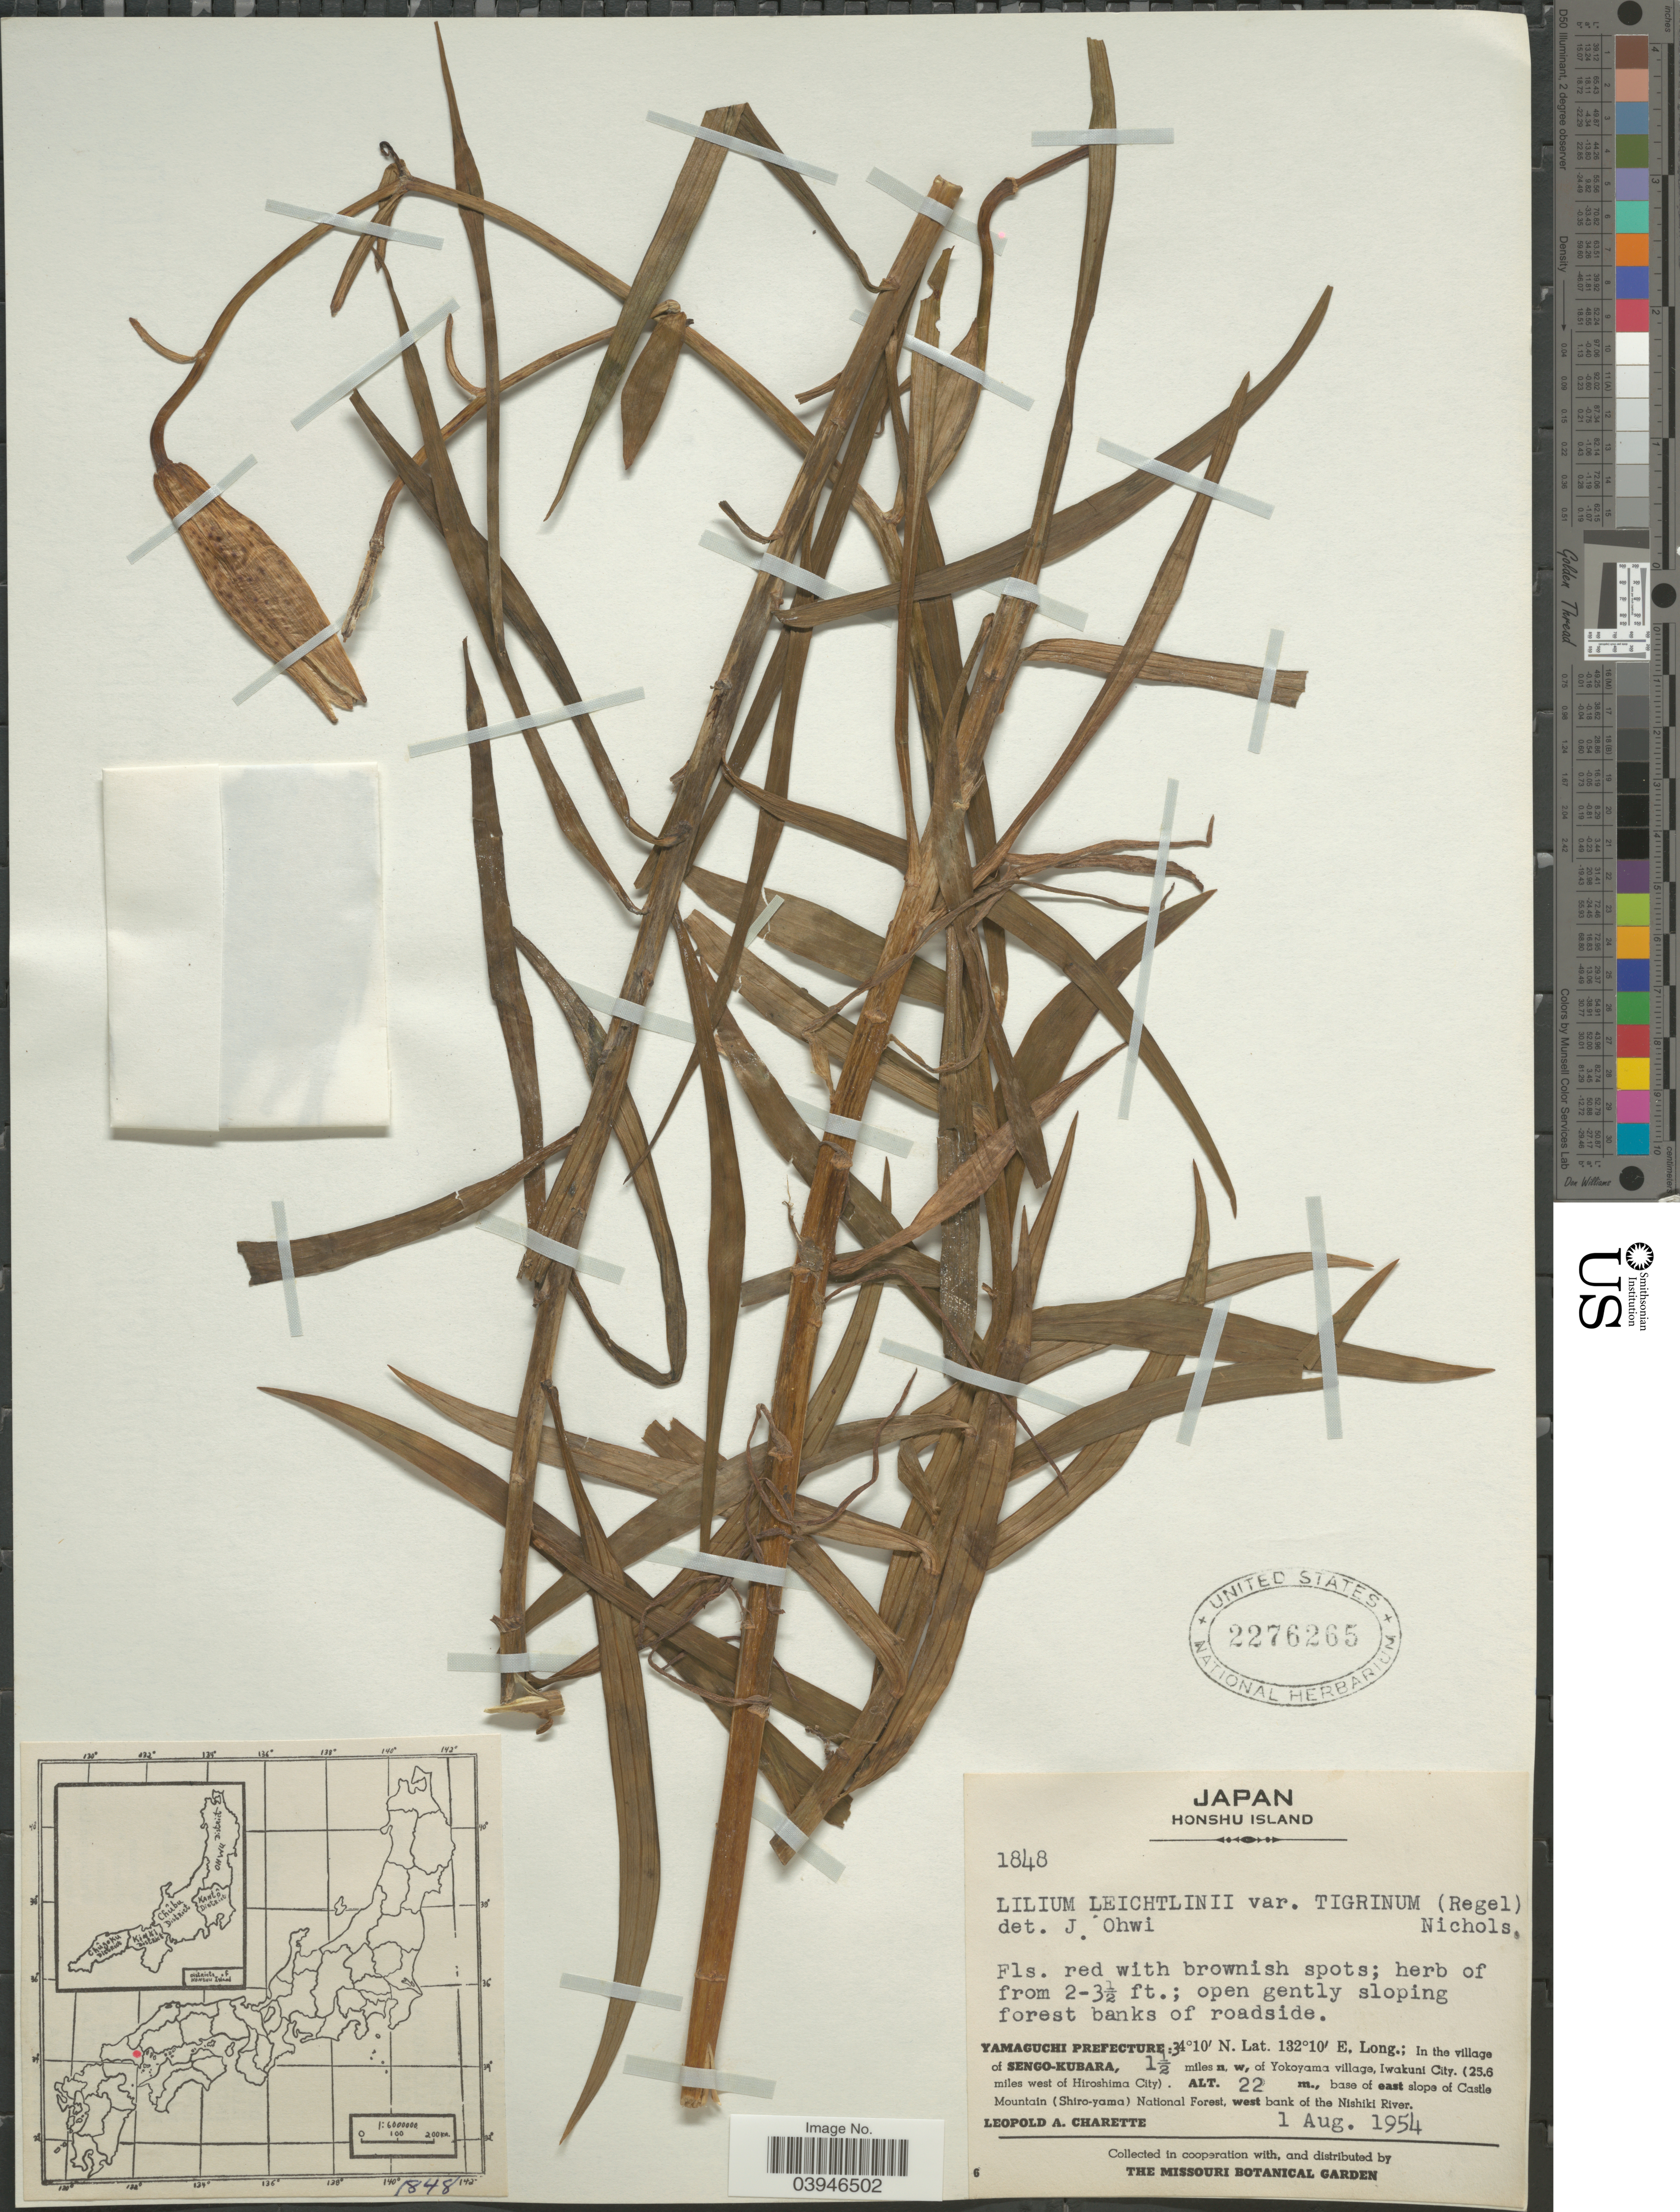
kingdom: Plantae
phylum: Tracheophyta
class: Liliopsida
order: Liliales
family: Liliaceae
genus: Lilium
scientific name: Lilium leichtlinii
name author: Hook. f.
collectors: L. A. Charette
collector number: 1848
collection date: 1954-08-01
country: Japan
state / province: Yamaguti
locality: Honshu Island. Open gently sloping forest banks of roadside. Yamaguchi Prefecture: In the village of Sengo-Kubara, 1½ miles n. w, of Yokoyama village, Iwakuni City. (25.6 miles west of Hiroshima City), base of east slope of Castle Mountain (Shiro-yama) National Forest, west bank of the Nishiki River.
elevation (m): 22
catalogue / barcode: US 2276265